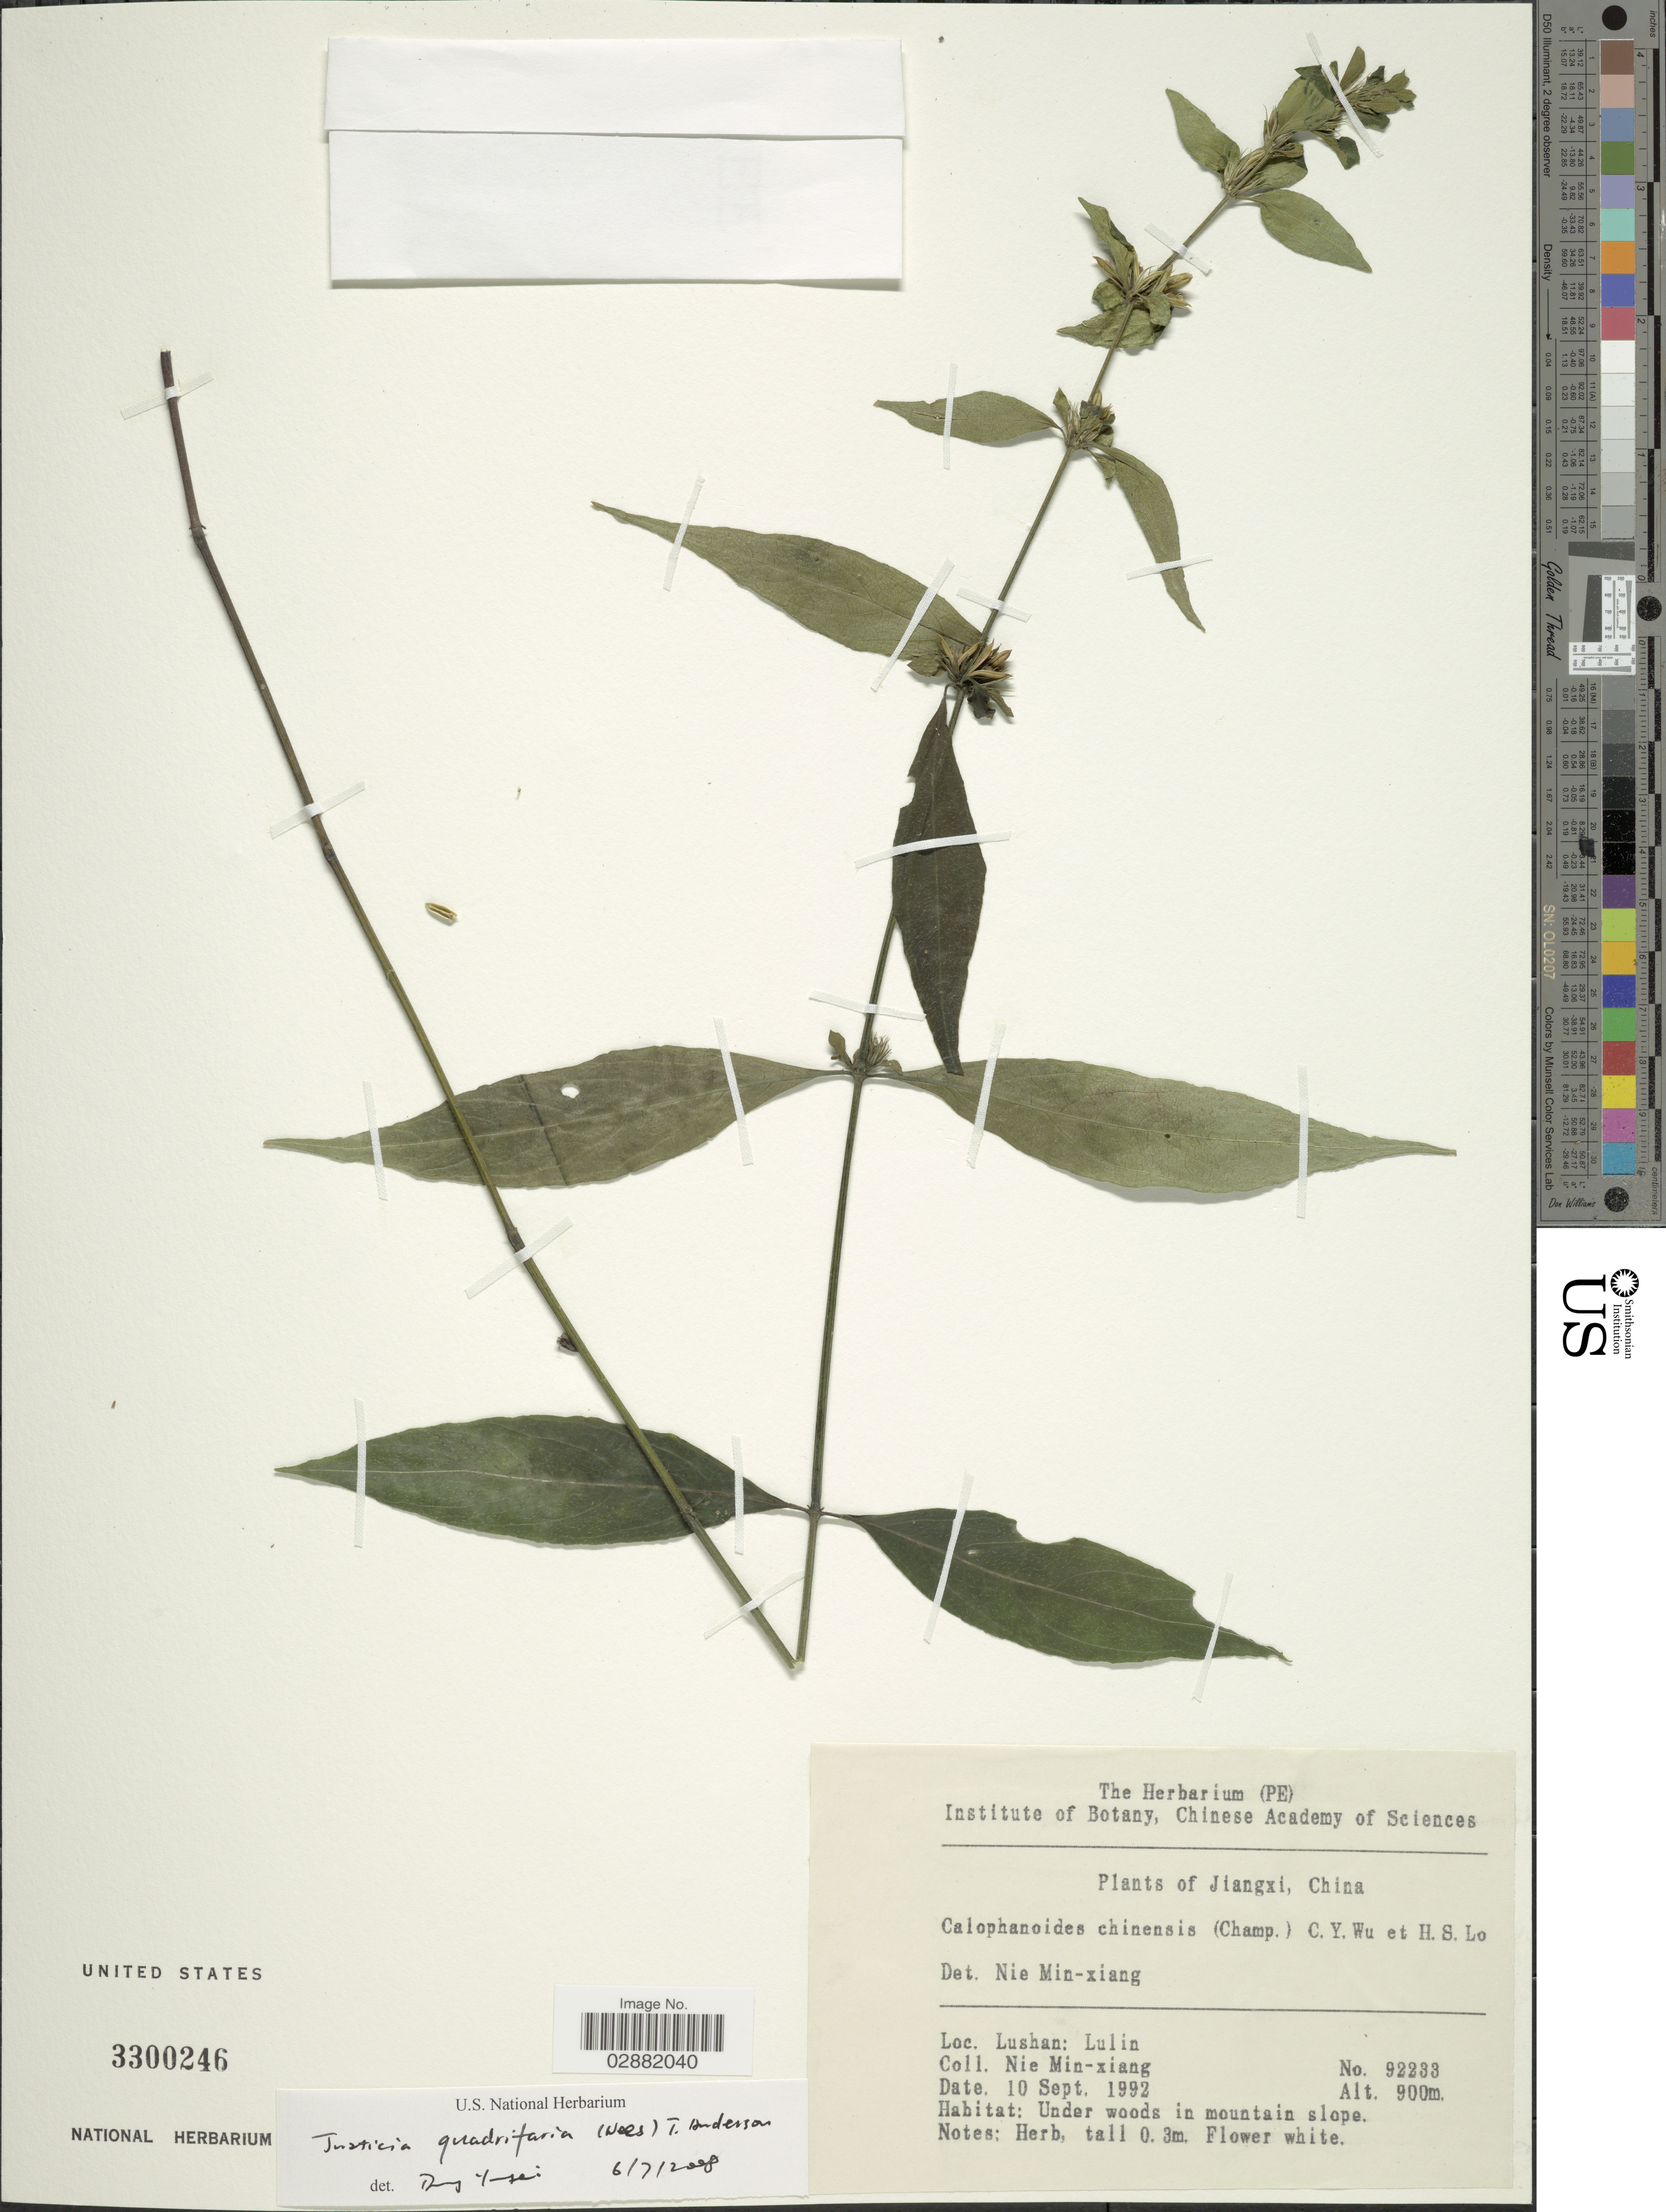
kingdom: Plantae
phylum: Tracheophyta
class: Magnoliopsida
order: Lamiales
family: Acanthaceae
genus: Justicia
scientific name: Justicia quadrifaria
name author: (Nees) T. Anderson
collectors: M. Nie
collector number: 92233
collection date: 1992-09-10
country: China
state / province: Jiangxi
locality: Lushan, Lulin.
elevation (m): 900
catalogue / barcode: US 3300246